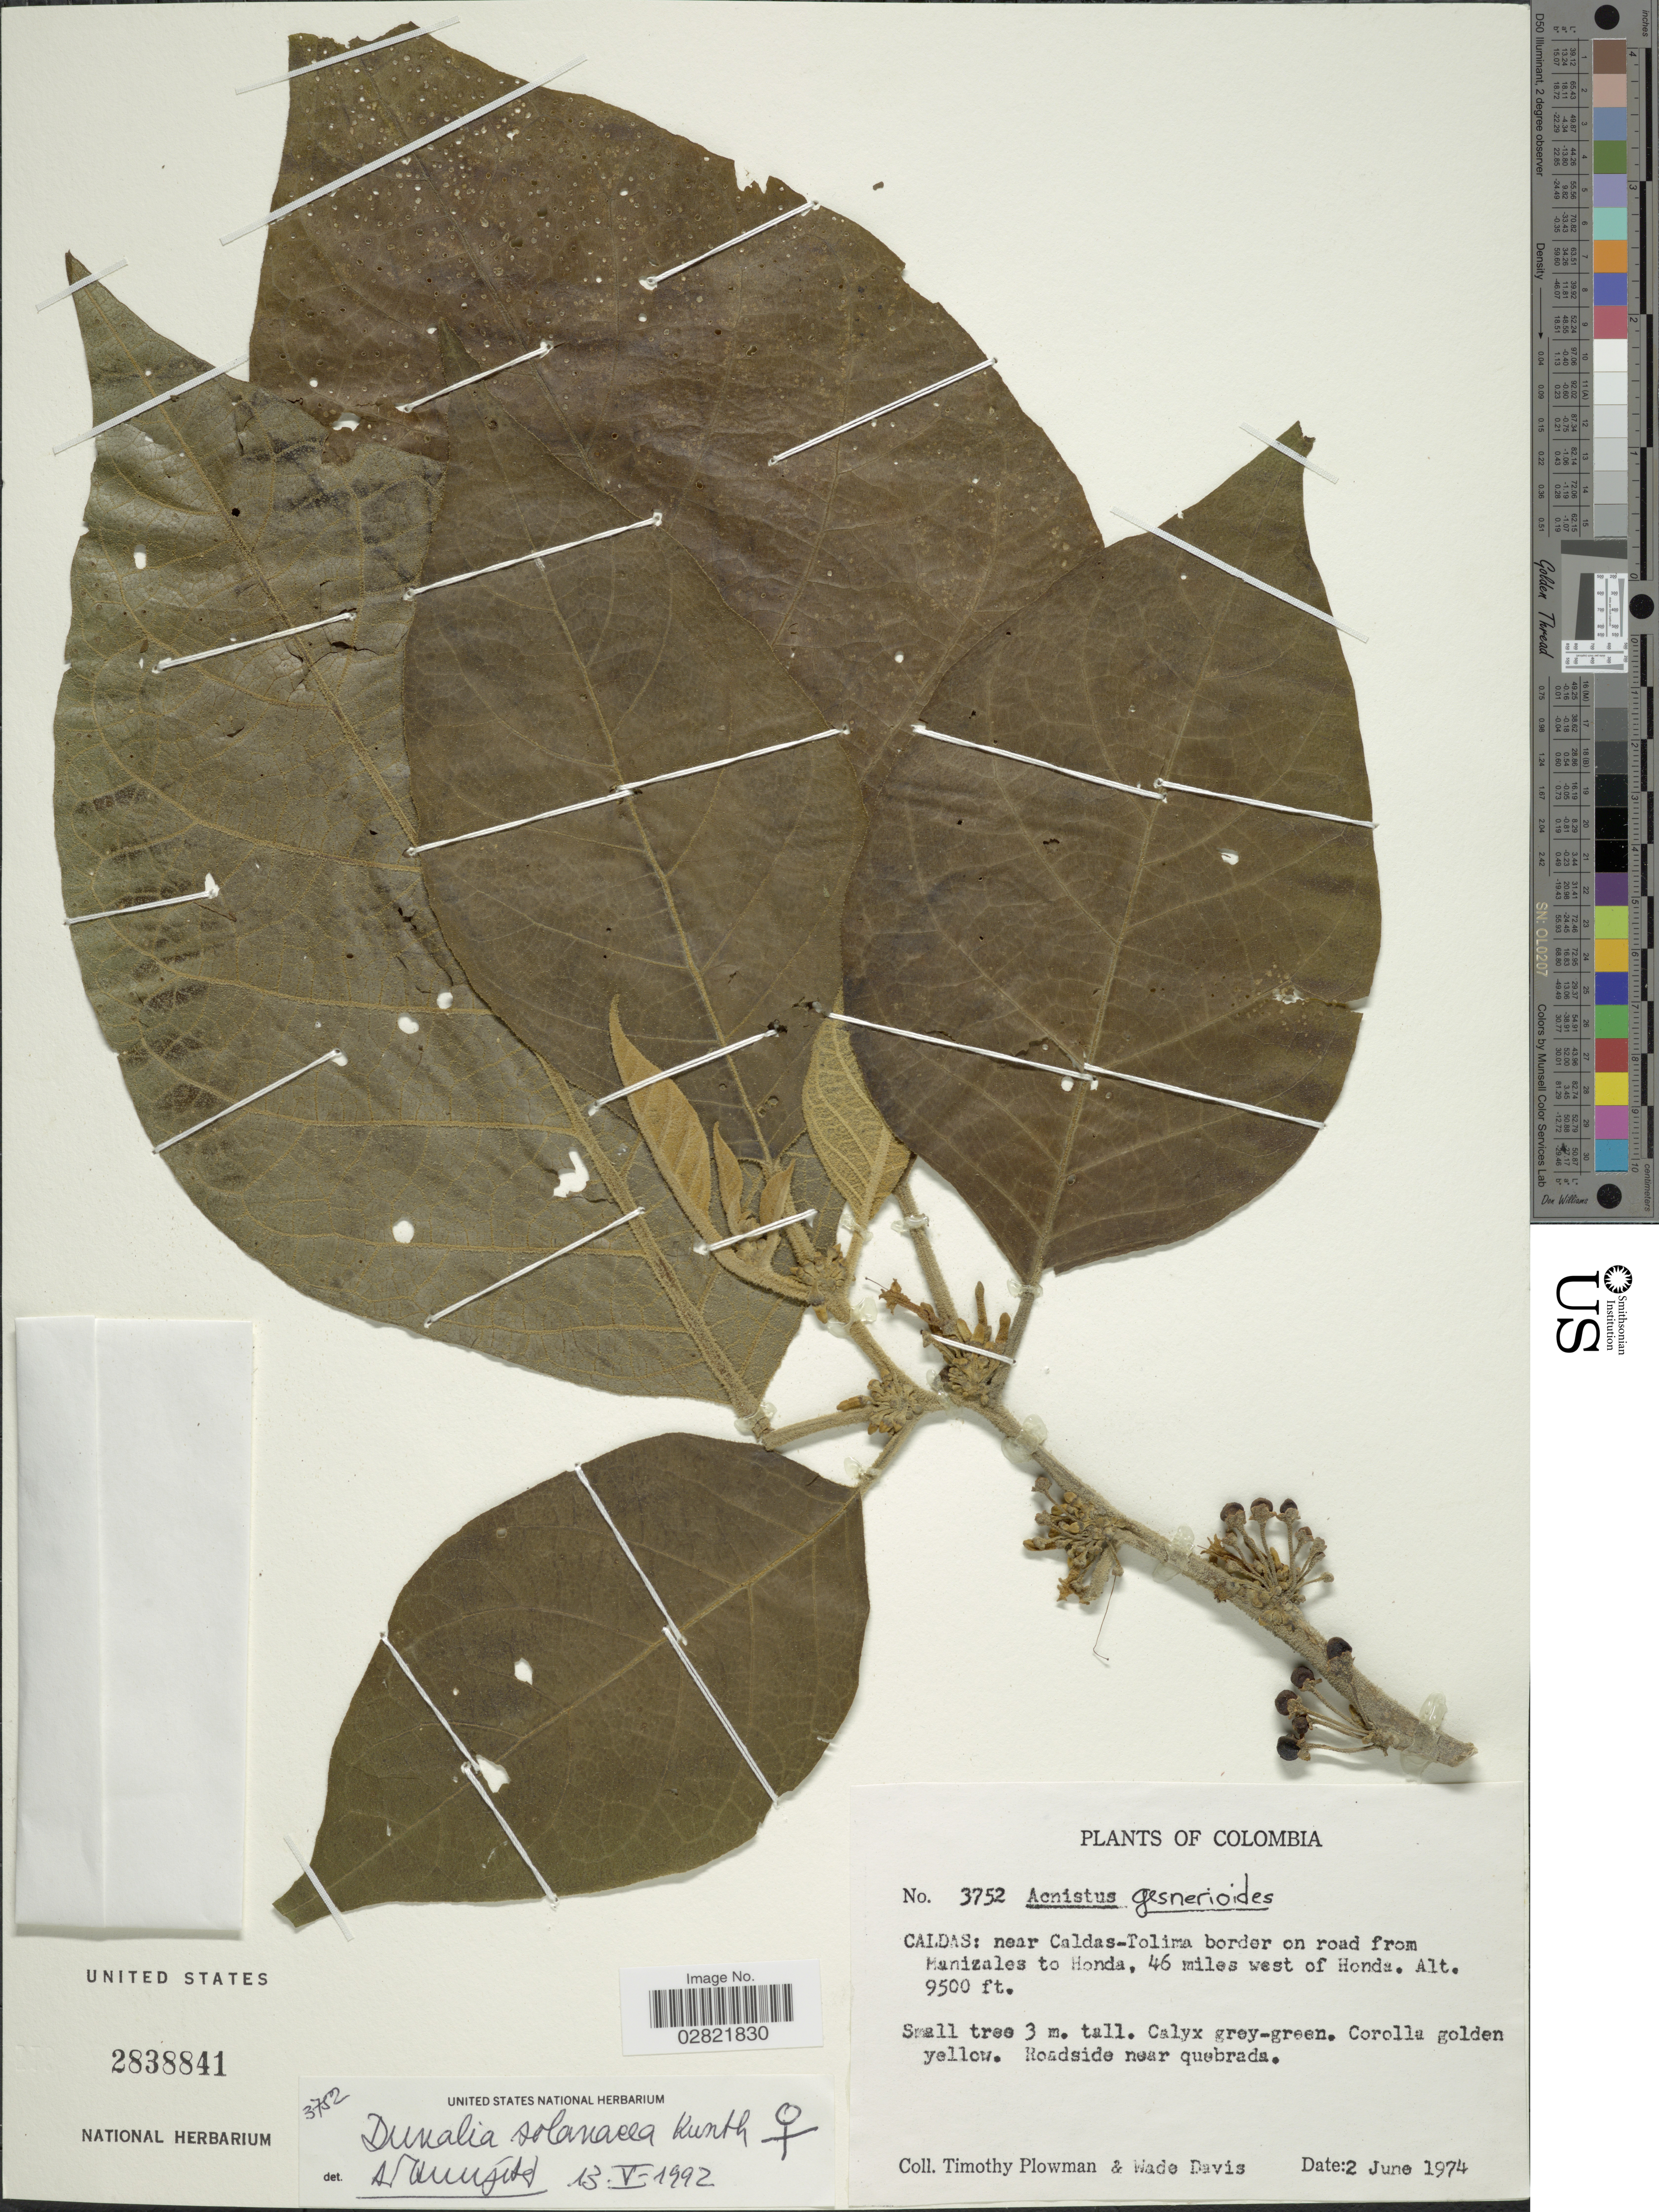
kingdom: Plantae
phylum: Tracheophyta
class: Magnoliopsida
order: Solanales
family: Solanaceae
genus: Dunalia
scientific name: Dunalia solanacea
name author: Kunth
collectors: T. Plowman & W. Davis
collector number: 3752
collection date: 1974-06-02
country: Colombia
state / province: Caldas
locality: Near Caldas-Tolima border on road from Manizales to Honda, 46 miles west of Honda.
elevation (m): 2896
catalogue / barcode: US 2838841